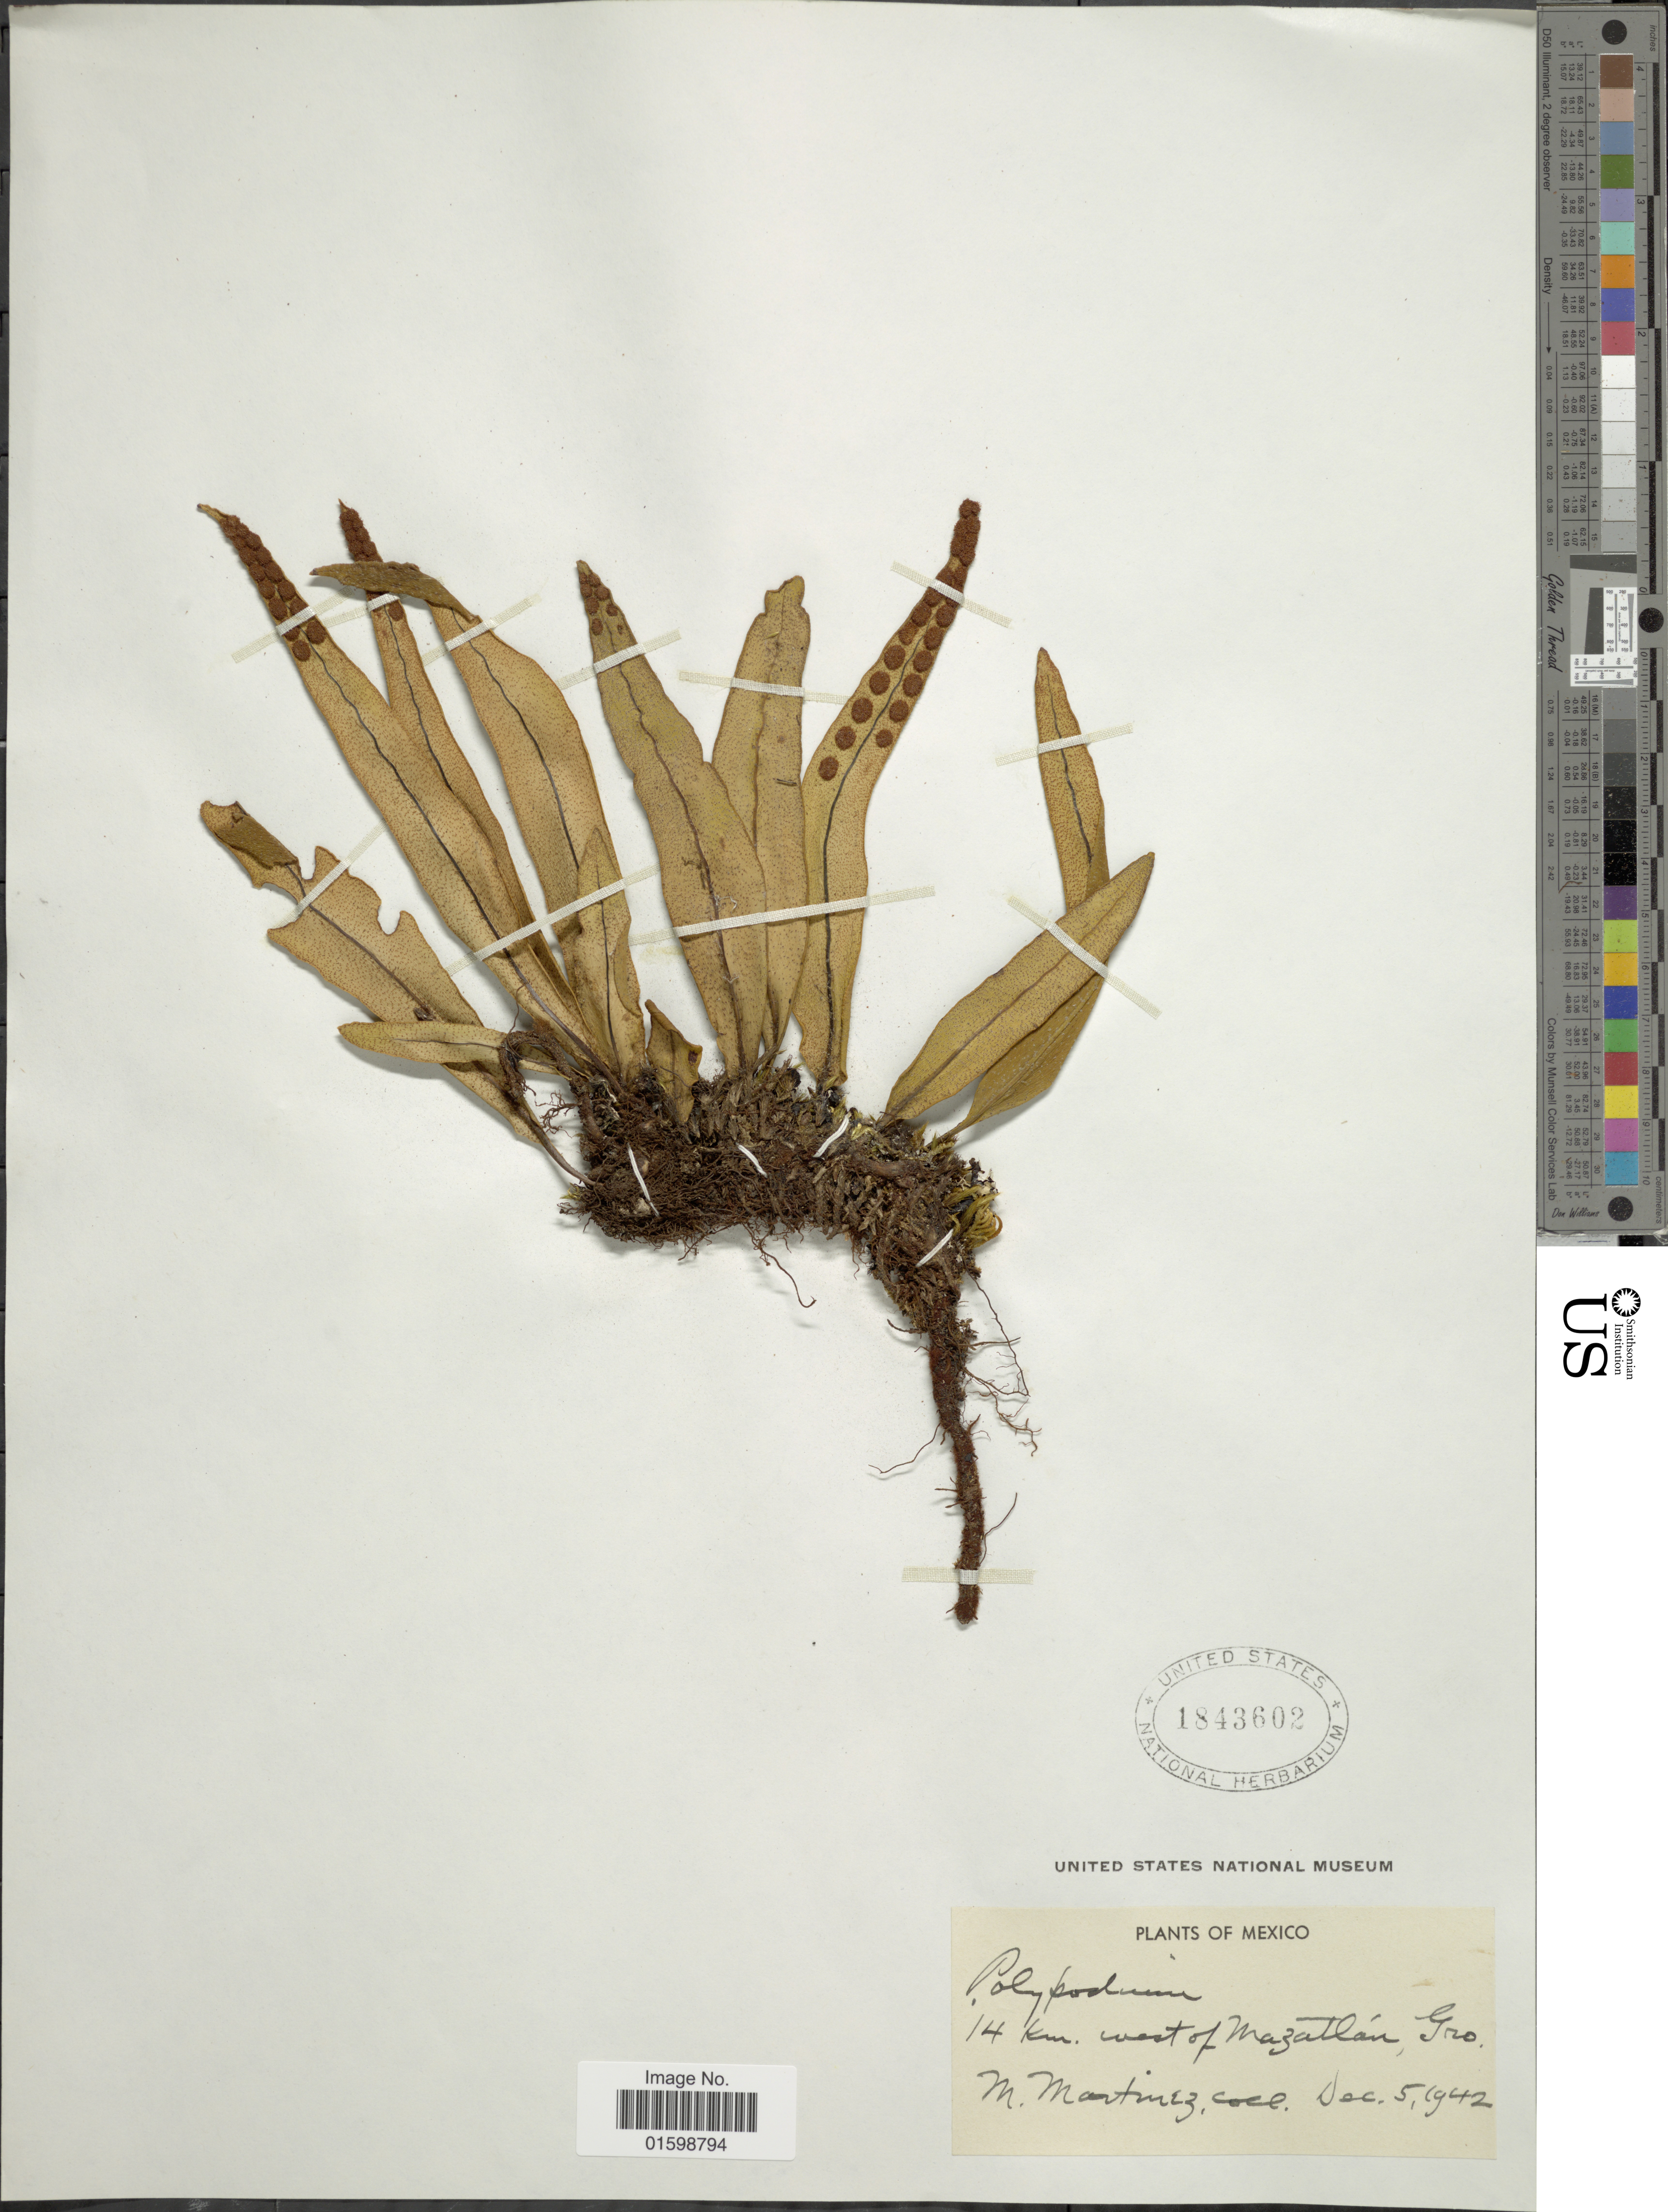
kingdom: Plantae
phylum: Tracheophyta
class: Polypodiopsida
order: Polypodiales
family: Polypodiaceae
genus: Pleopeltis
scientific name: Pleopeltis sp.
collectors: M. Martinez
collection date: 1942-12-05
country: Mexico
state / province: Guerrero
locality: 14 km. west of Maztlán, Gro.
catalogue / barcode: US 1843602